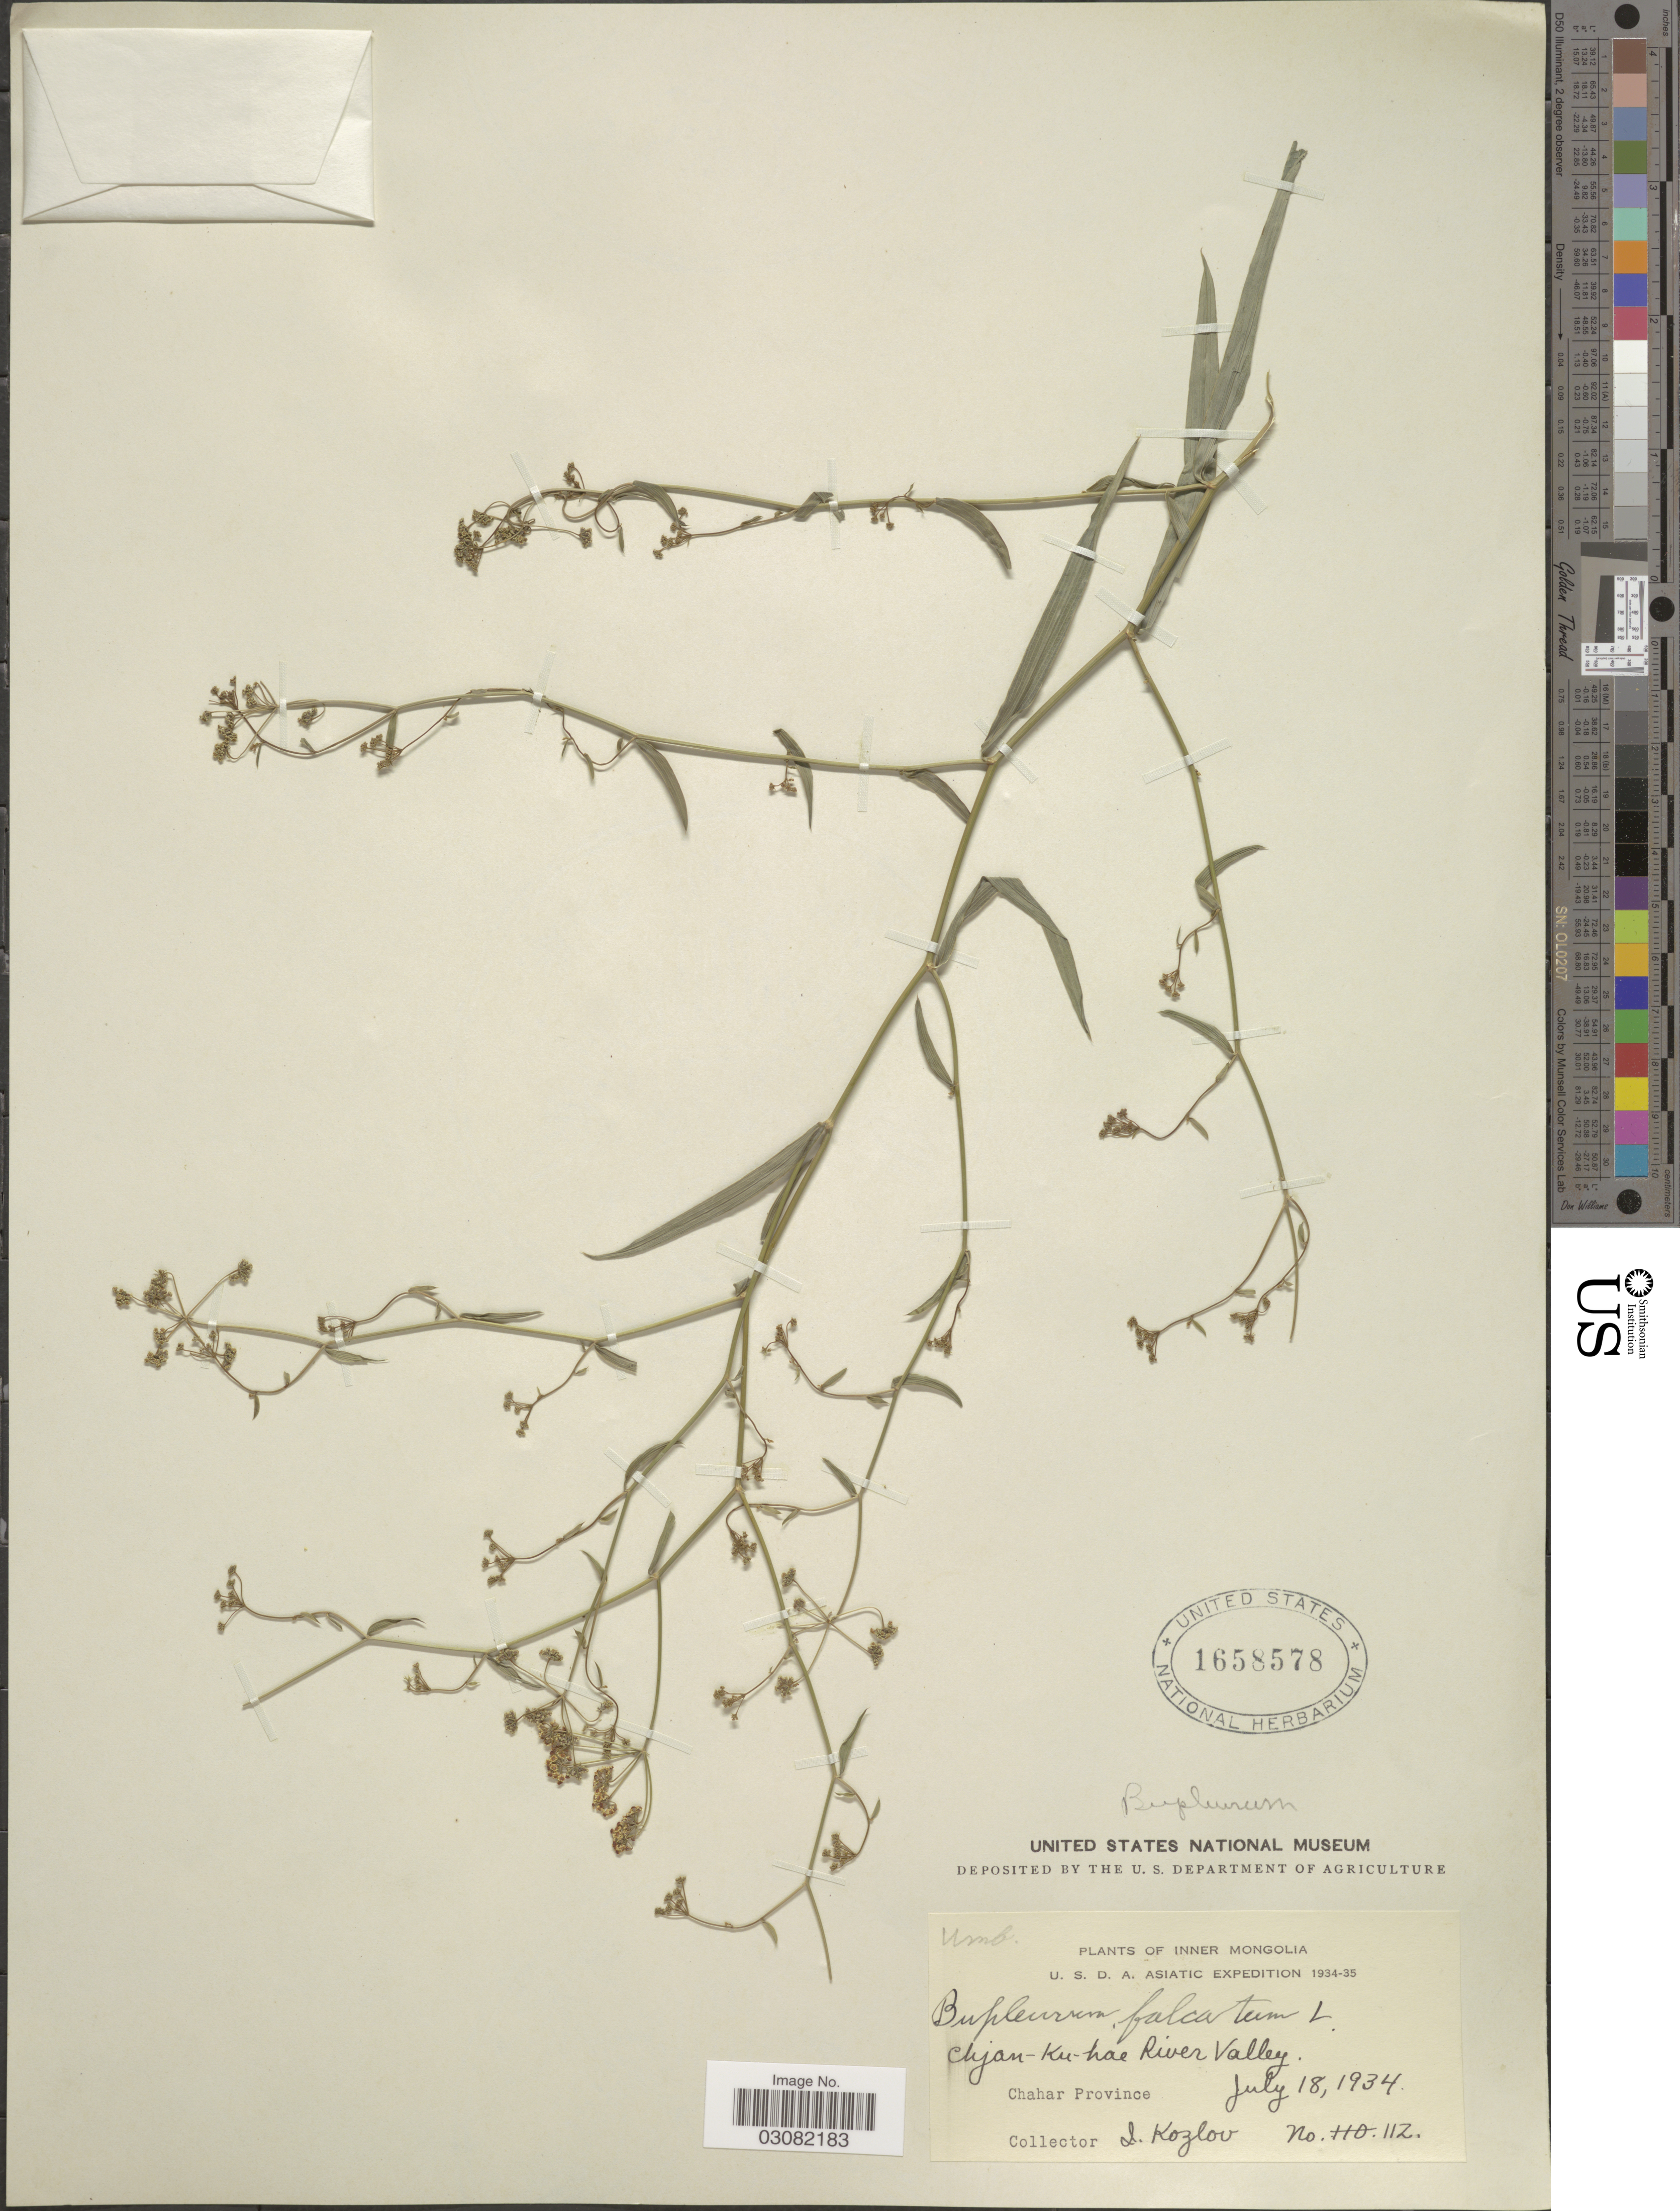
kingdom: Plantae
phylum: Tracheophyta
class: Magnoliopsida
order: Apiales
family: Apiaceae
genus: Bupleurum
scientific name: Bupleurum falcatum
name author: L.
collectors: I. Kozlov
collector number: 112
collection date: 1934-07-18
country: China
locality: Inner Mongolia, Chjan-Ku-hae River Valley. Chahar Province.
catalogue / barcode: US 1658578